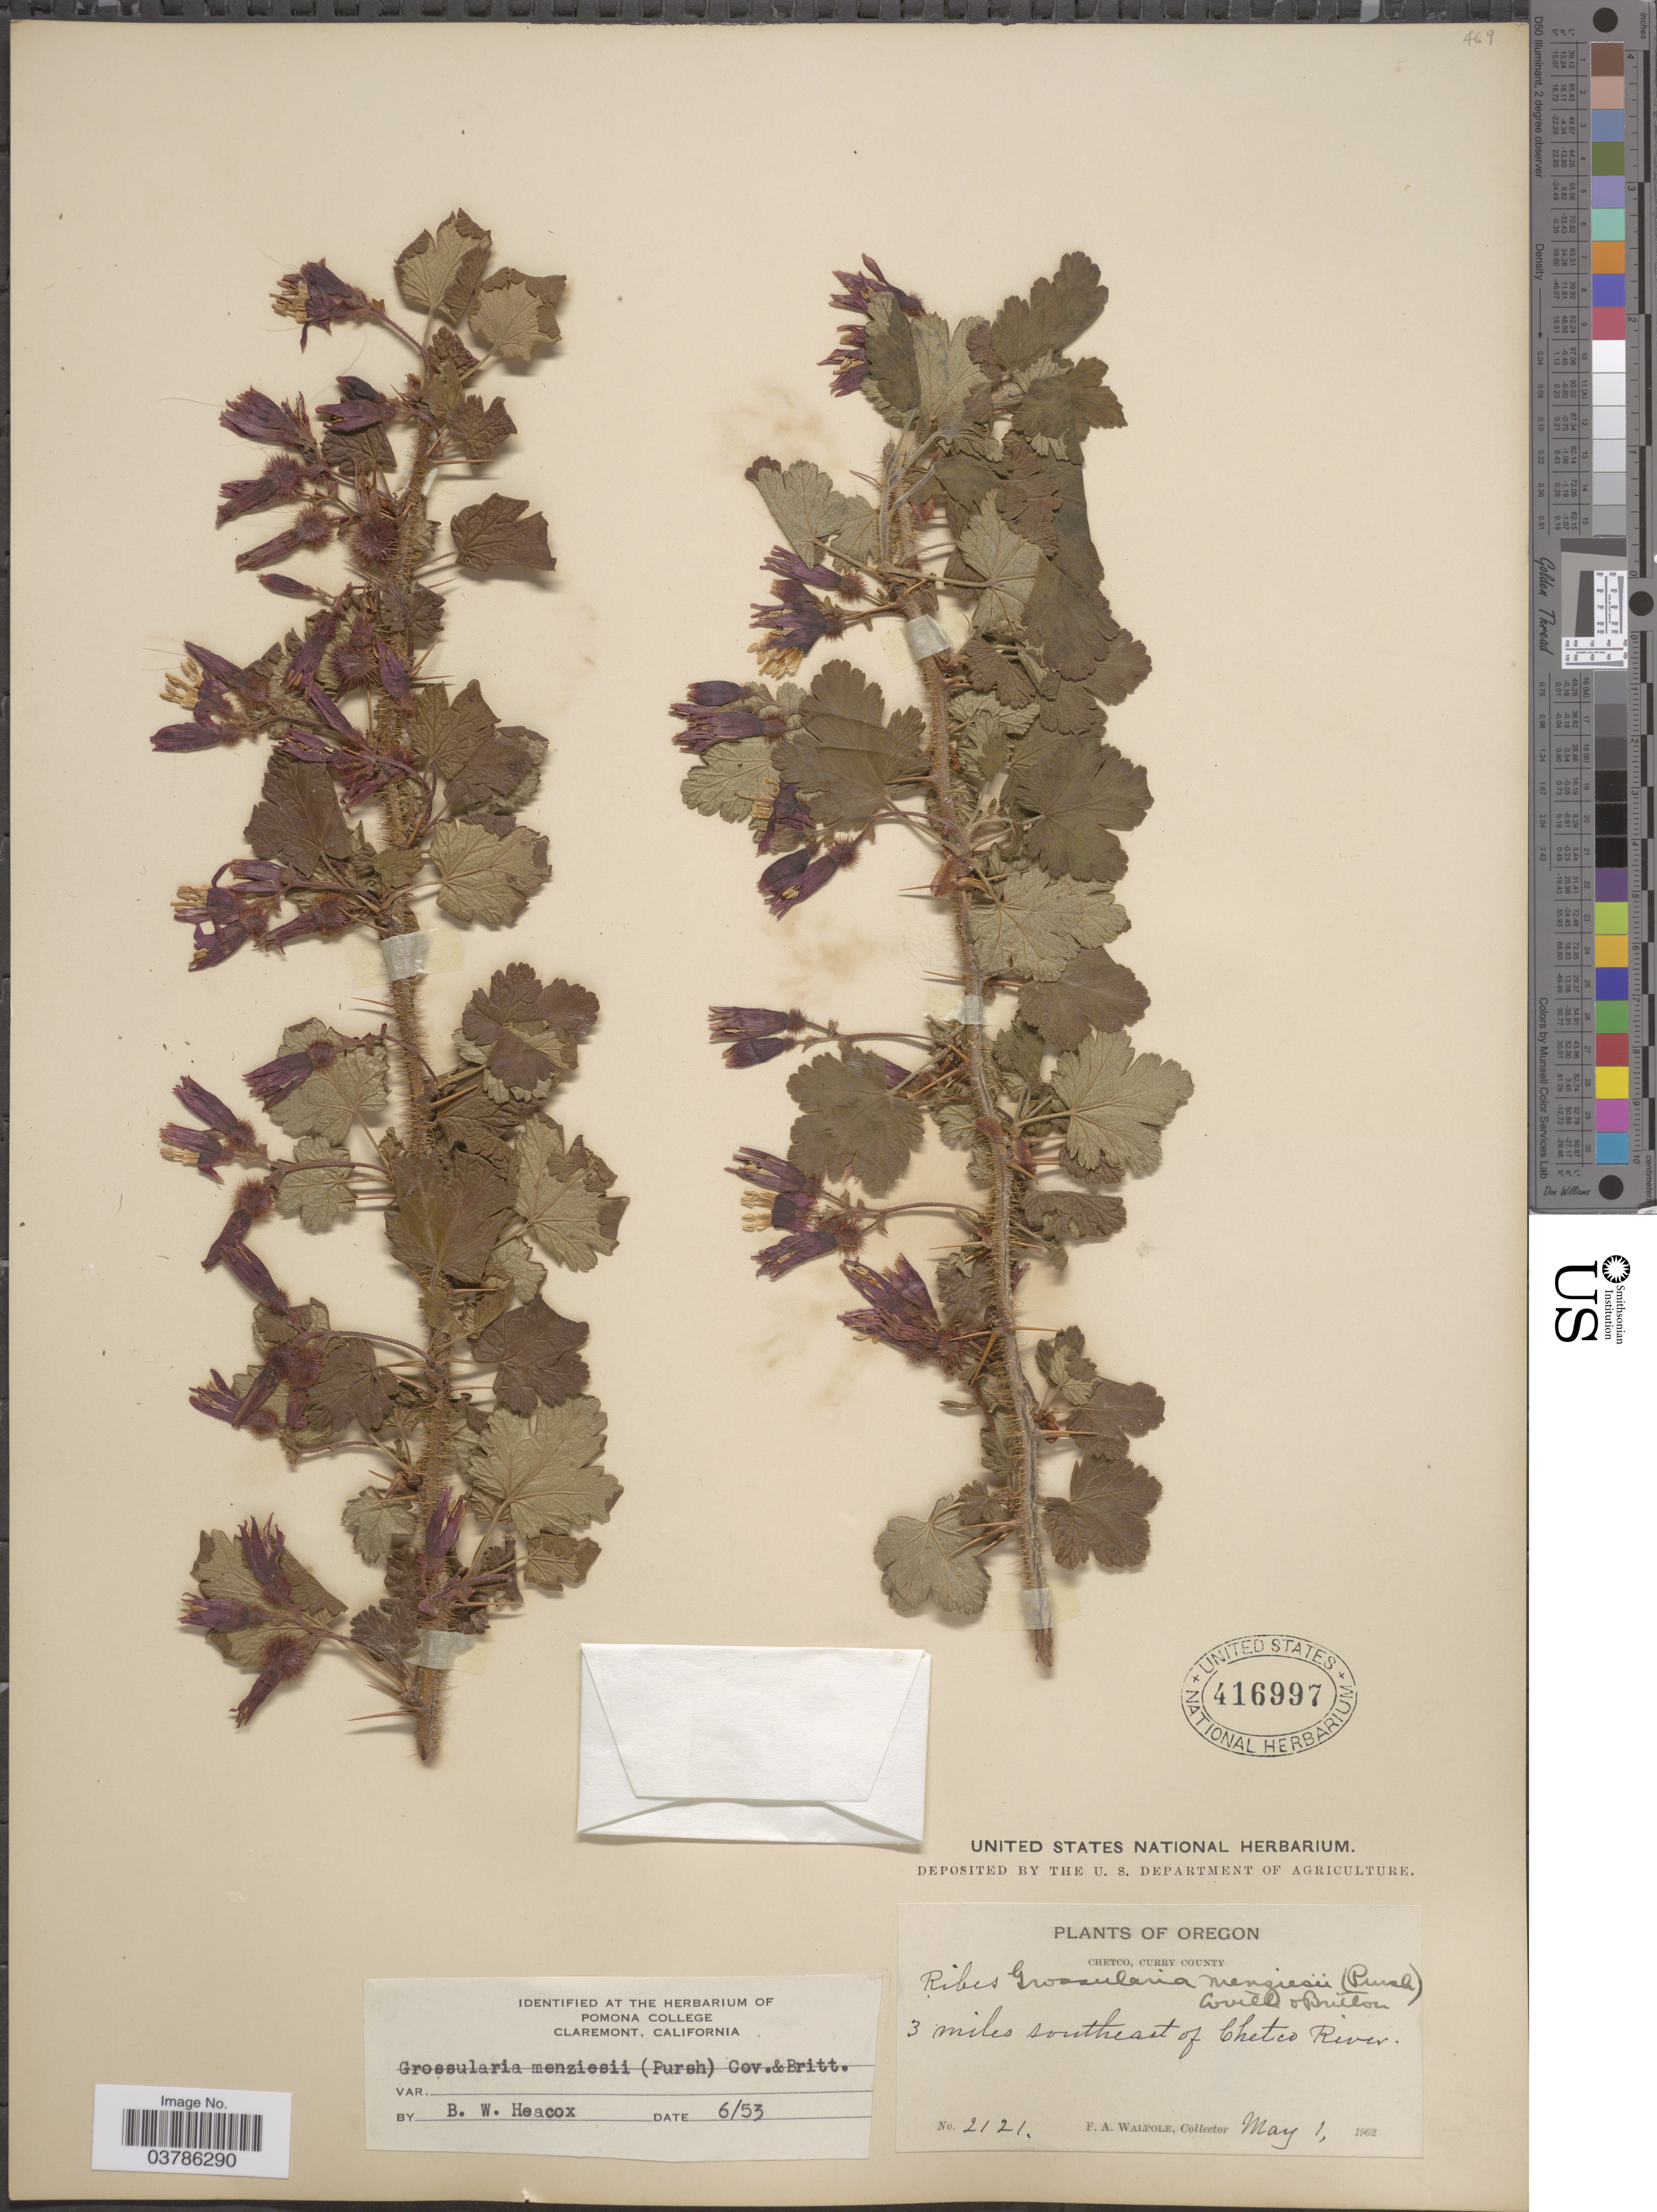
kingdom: Plantae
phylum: Tracheophyta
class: Magnoliopsida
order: Saxifragales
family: Grossulariaceae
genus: Ribes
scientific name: Ribes menziesii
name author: Pursh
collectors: F. Walpole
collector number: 2121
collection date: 1902-05-01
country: United States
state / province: Oregon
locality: Chetco, Curry County. 3 miles southeast of Chetco River.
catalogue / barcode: US 416997